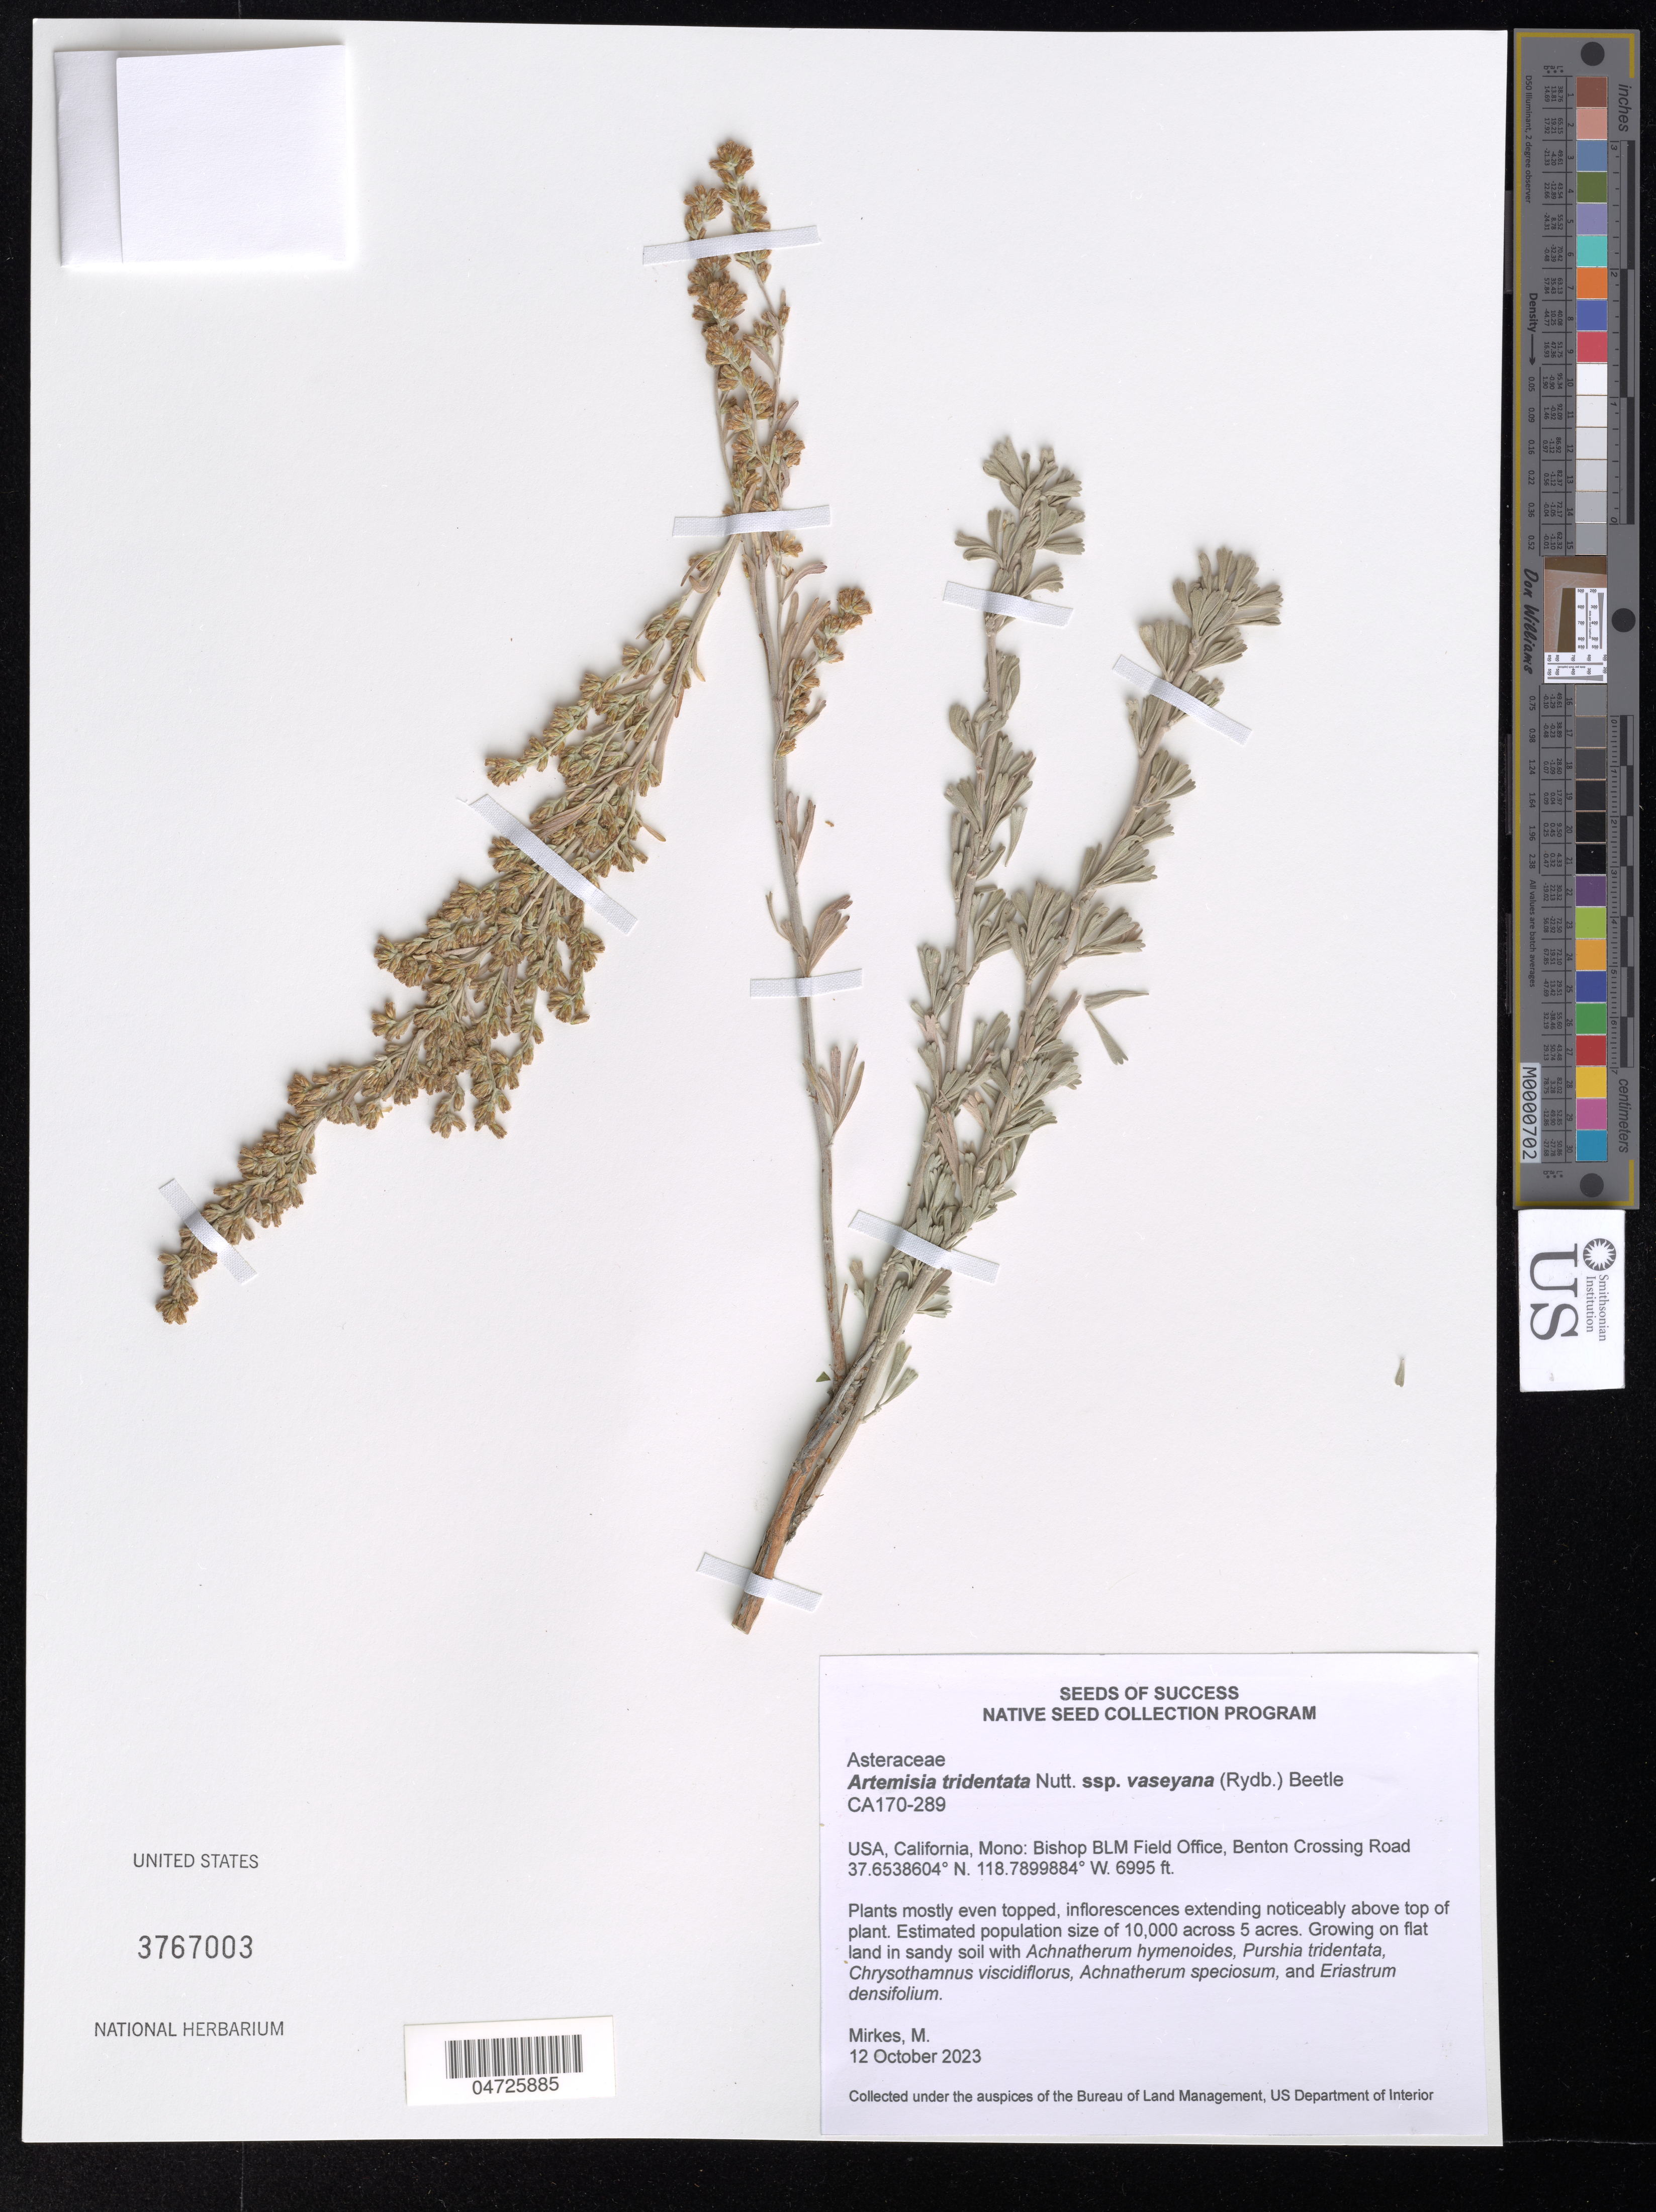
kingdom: Plantae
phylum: Tracheophyta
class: Magnoliopsida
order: Asterales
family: Asteraceae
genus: Artemisia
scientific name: Artemisia tridentata subsp. vaseyana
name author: (Rydb.) Beetle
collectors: M. Mirkes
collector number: CA170-289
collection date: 2023-10-12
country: United States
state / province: California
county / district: Mono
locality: Mono: Bishop BLM Field Office, Benton Crossing Road.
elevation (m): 2132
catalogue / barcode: US 3767003